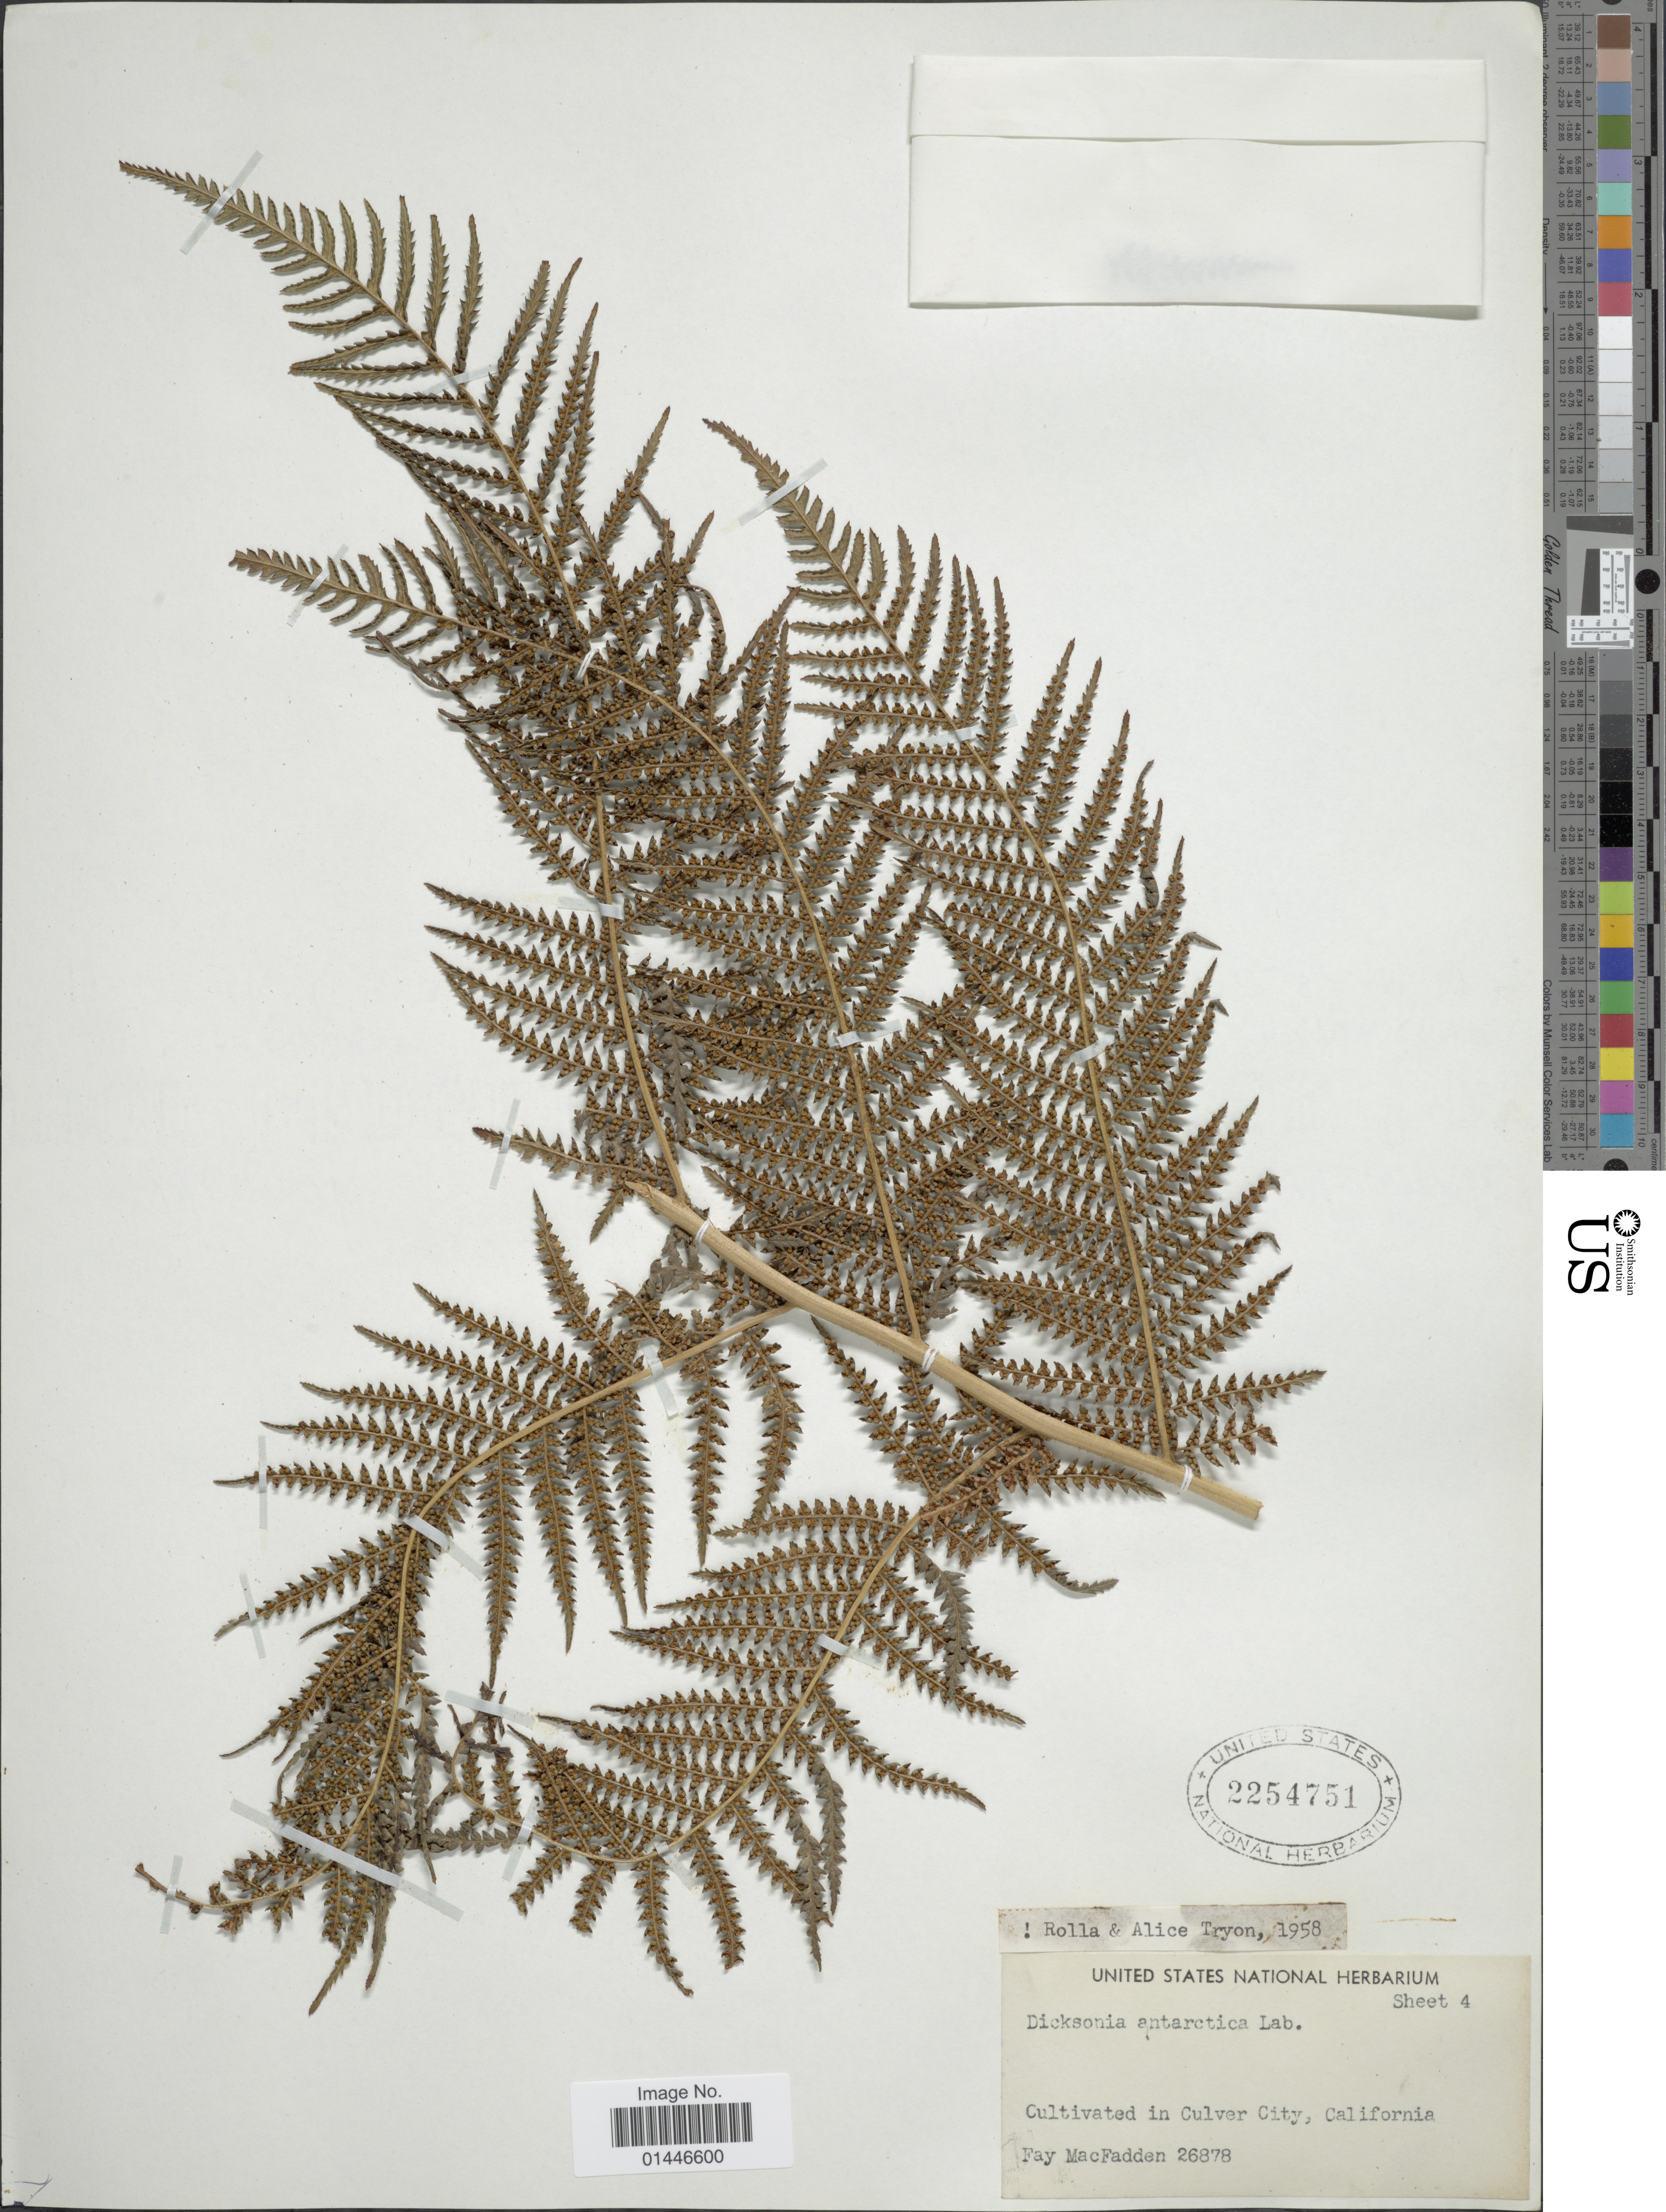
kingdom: Plantae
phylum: Tracheophyta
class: Polypodiopsida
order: Cyatheales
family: Dicksoniaceae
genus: Dicksonia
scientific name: Dicksonia antarctica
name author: Labill.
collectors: F. MacFadden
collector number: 26878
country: United States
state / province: California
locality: Culver City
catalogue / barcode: US 2254751